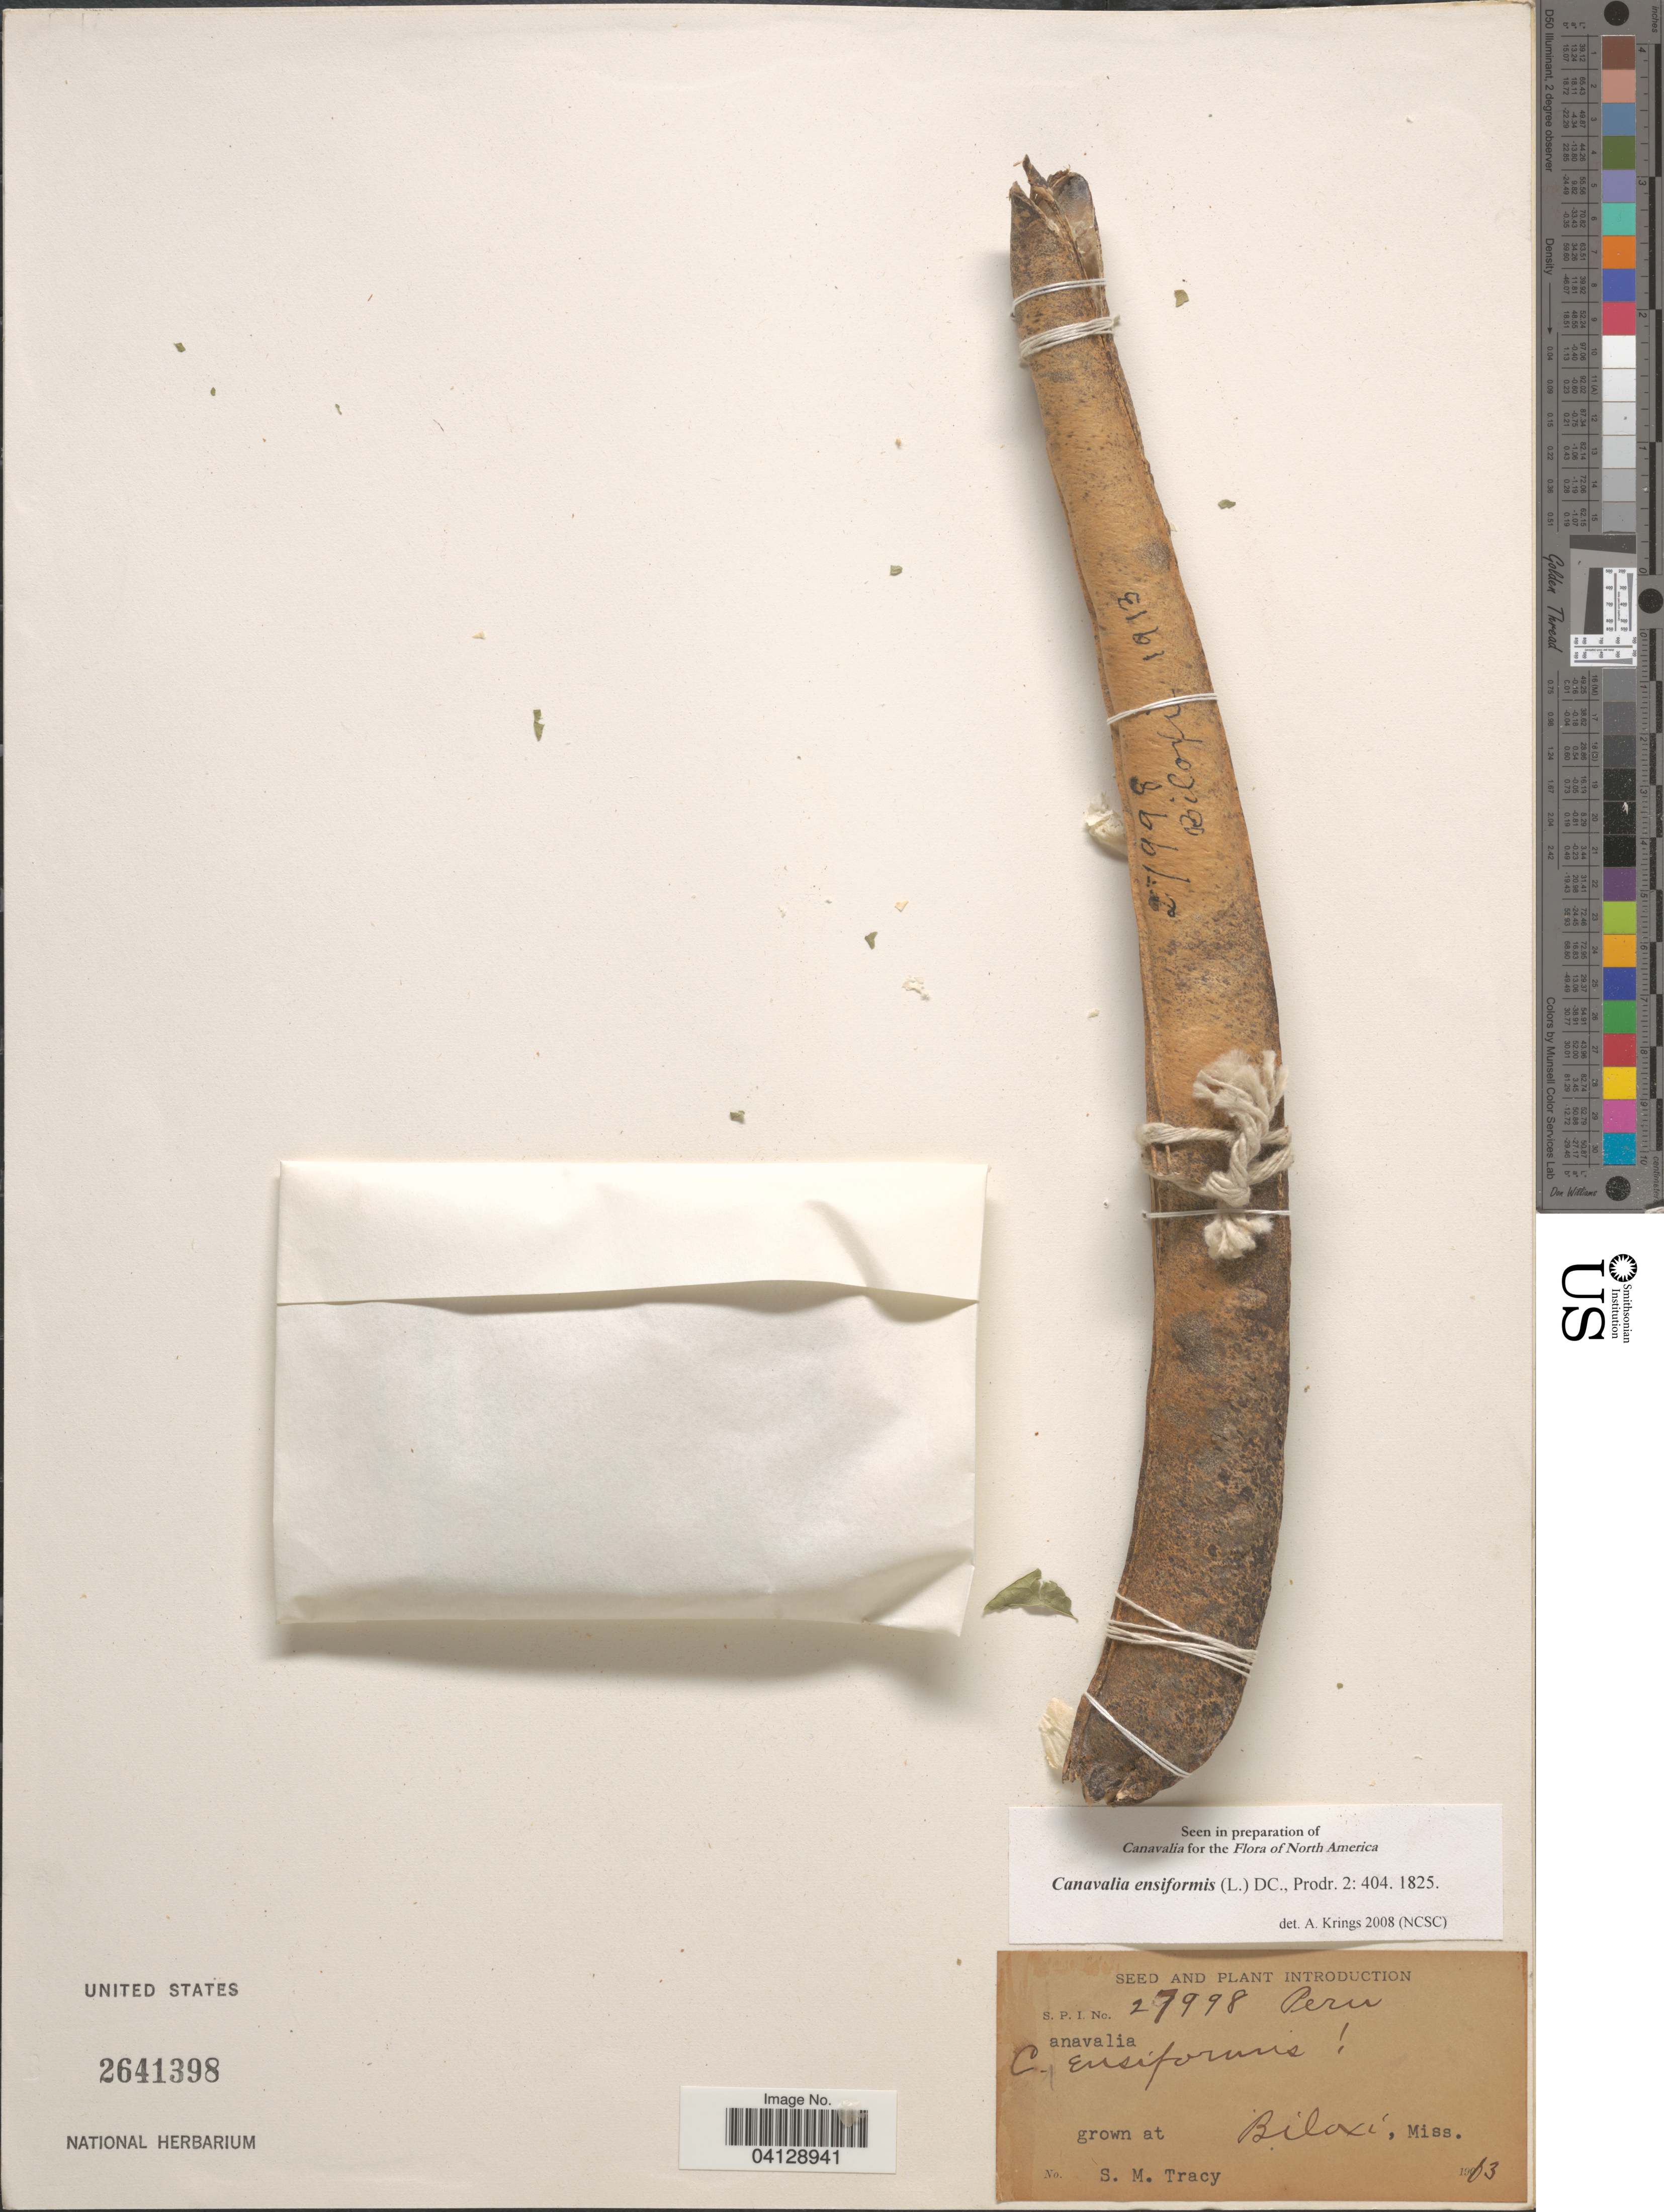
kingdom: Plantae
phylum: Tracheophyta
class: Magnoliopsida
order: Fabales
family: Fabaceae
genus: Canavalia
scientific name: Canavalia ensiformis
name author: (L.) DC.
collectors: S. M. Tracy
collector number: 27998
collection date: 1963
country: United States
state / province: Mississippi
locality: Biloxi.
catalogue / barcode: US 2641398